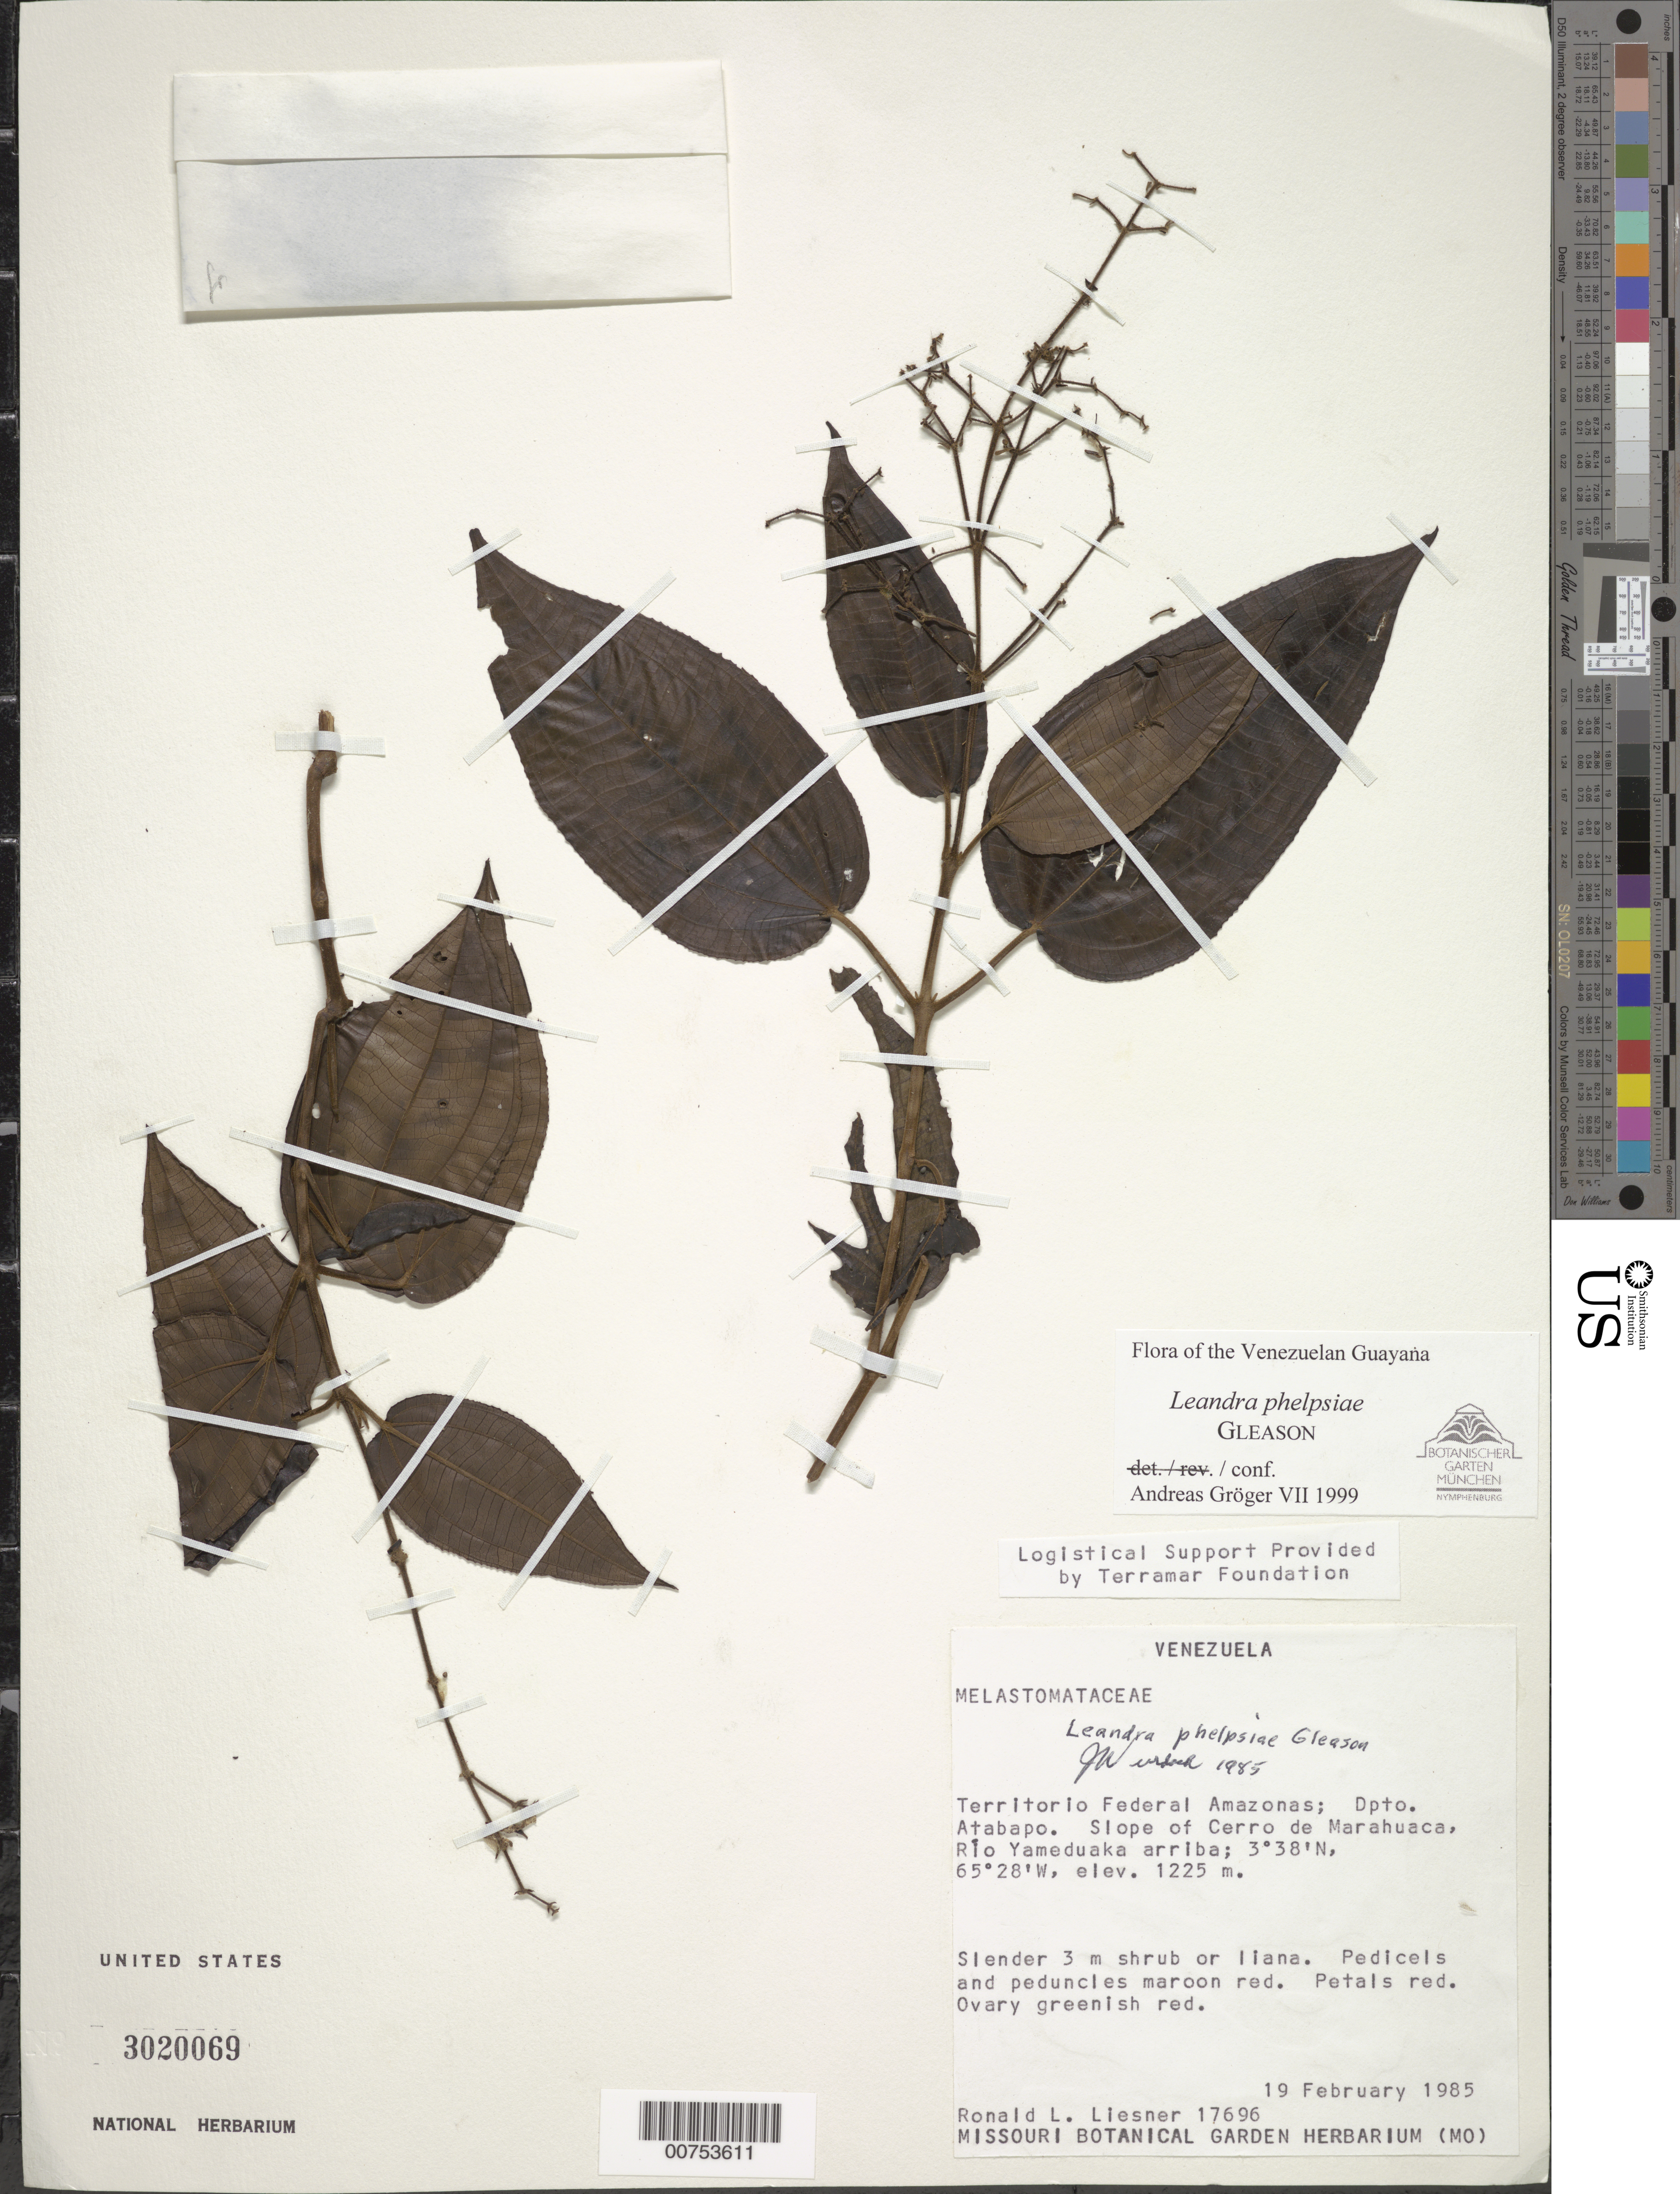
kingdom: Plantae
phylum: Tracheophyta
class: Magnoliopsida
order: Myrtales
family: Melastomataceae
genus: Leandra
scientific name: Leandra phelpsiae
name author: Gleason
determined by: Gröger, A.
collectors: R. L. Liesner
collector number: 17696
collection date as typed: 19-Feb-85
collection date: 1985-02-19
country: Venezuela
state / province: Amazonas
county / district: Atabapo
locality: Cerro de Marahuaca slope, Río Yameduaka arriba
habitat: Slopes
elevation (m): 1225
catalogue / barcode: US 3020069